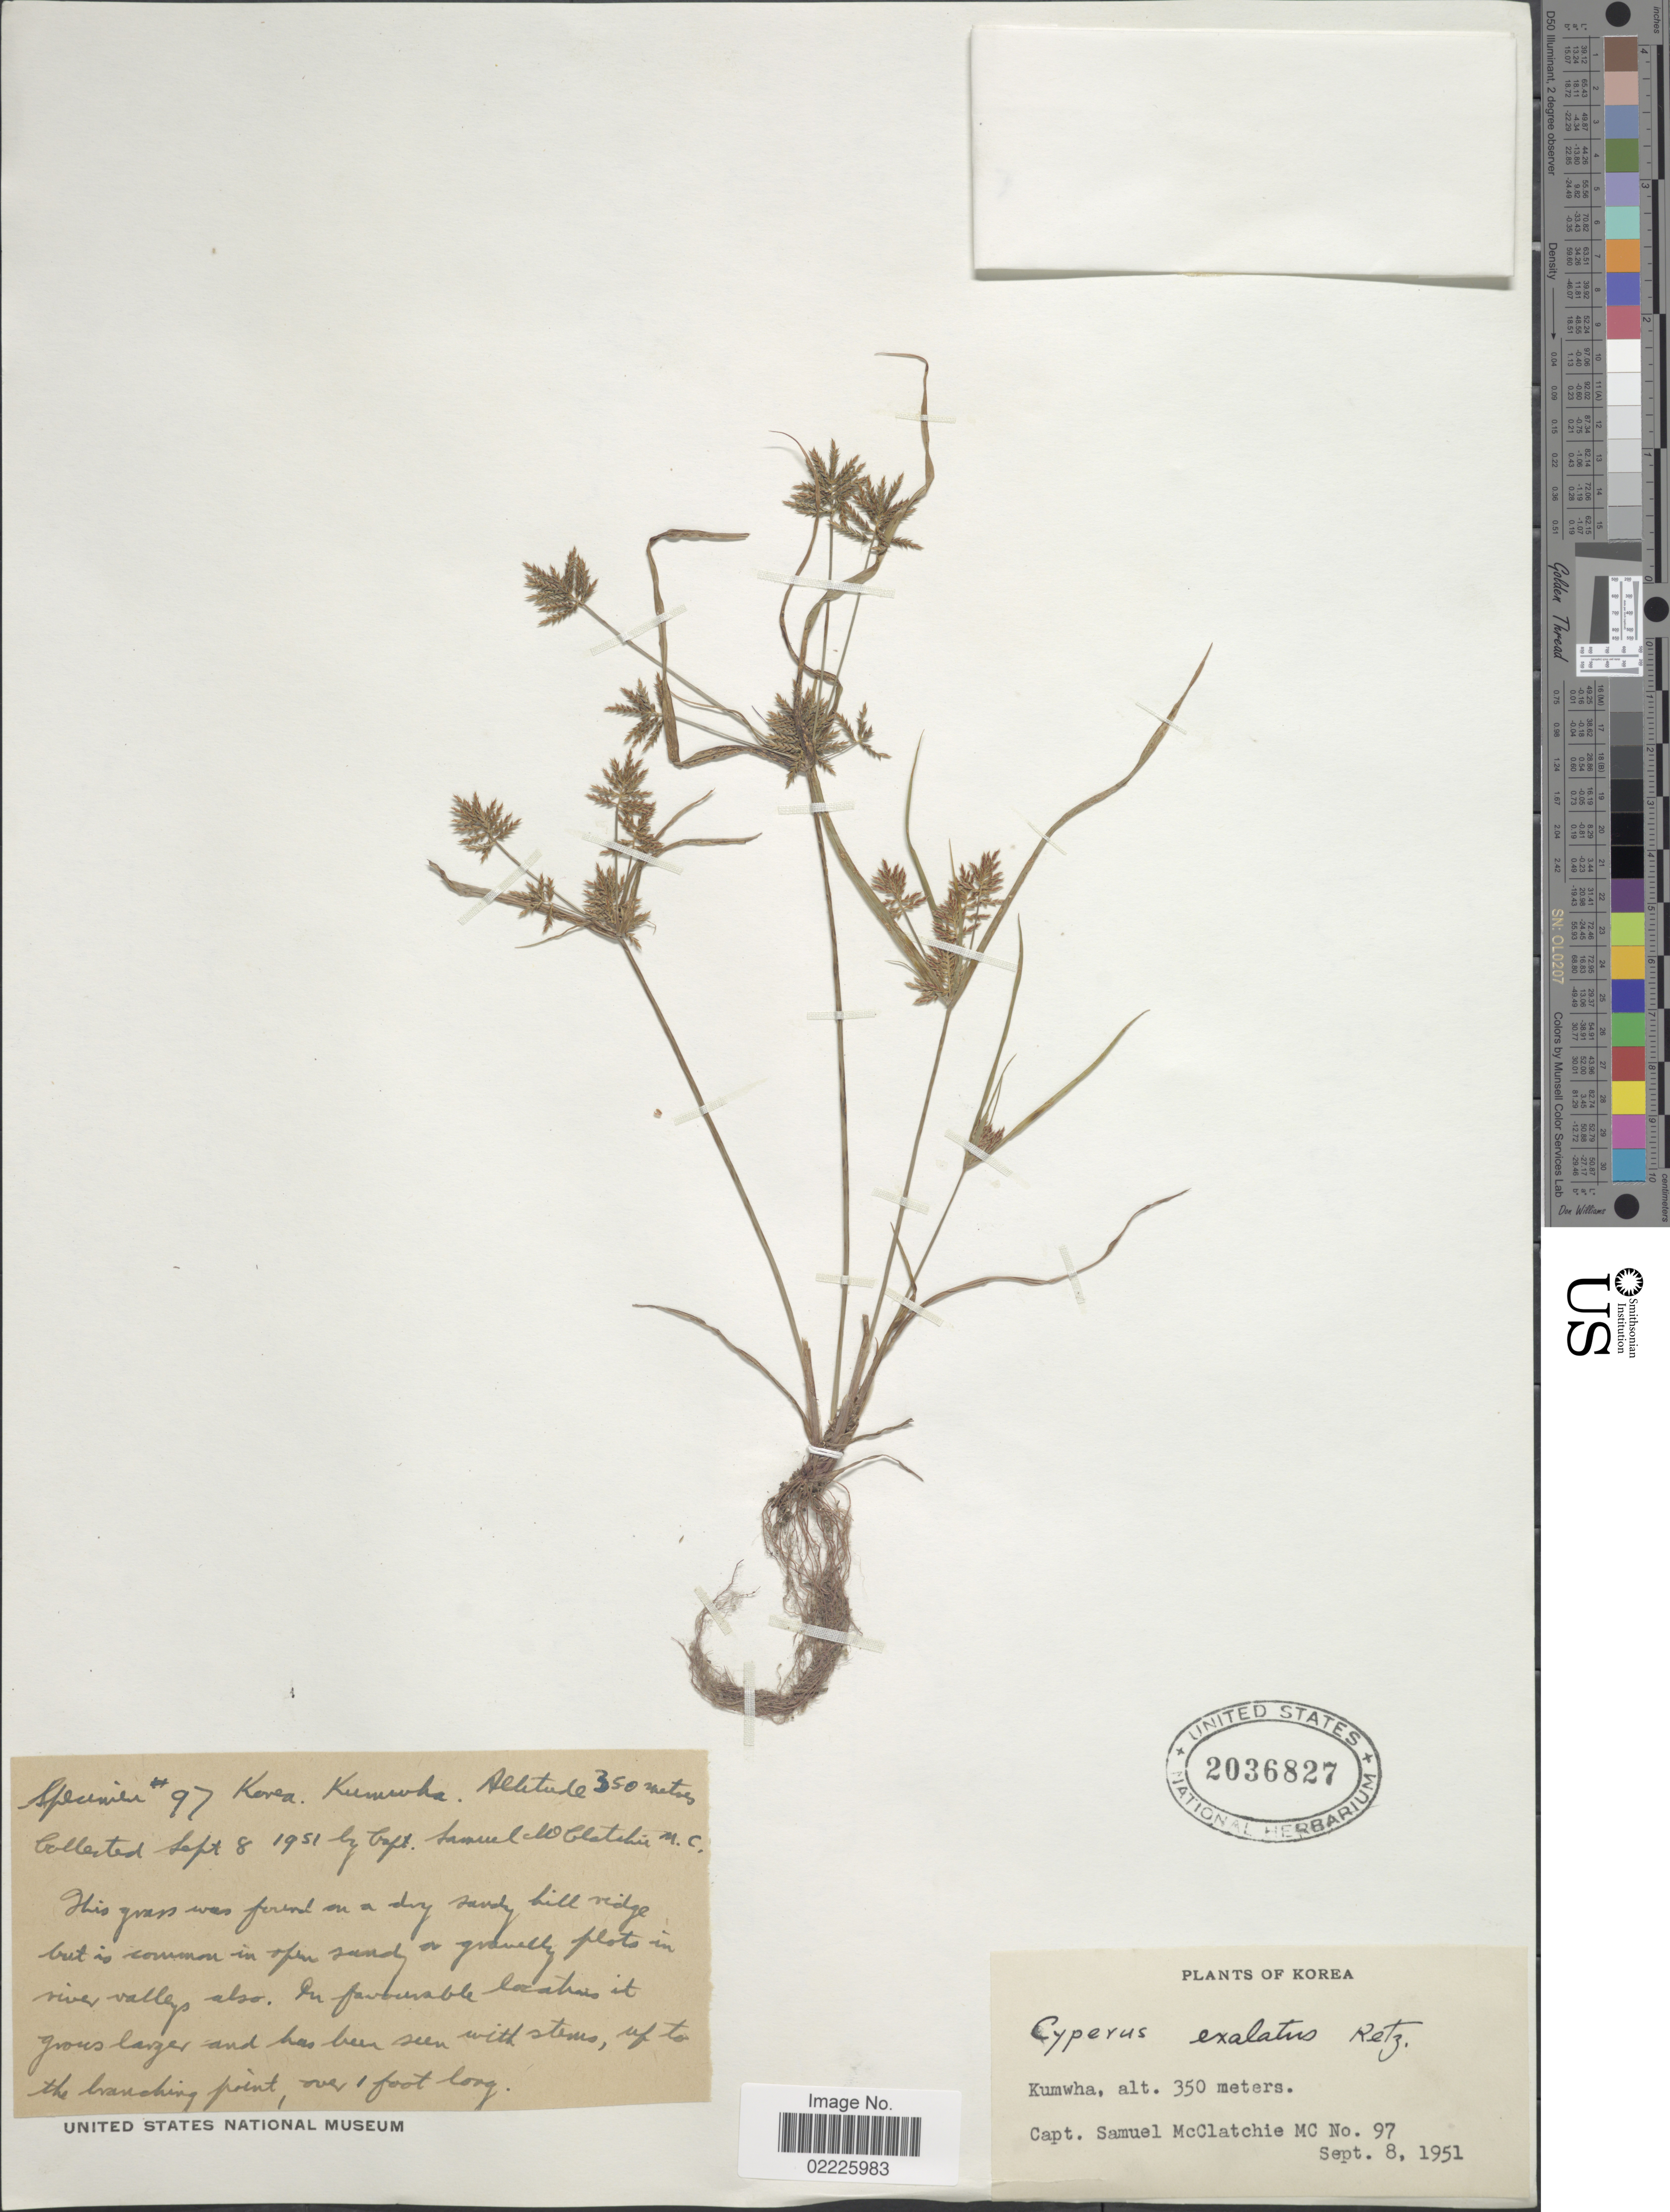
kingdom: Plantae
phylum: Tracheophyta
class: Liliopsida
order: Poales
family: Cyperaceae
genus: Cyperus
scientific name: Cyperus amuricus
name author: Maxim.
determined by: Strong, Mark T., (BOT), Smithsonian Institution - National Museum of Natural History (UNITED STATES)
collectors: S. McClatchie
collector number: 97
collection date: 1951-09-08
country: South Korea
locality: Kumwha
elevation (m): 350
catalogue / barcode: US 2036827